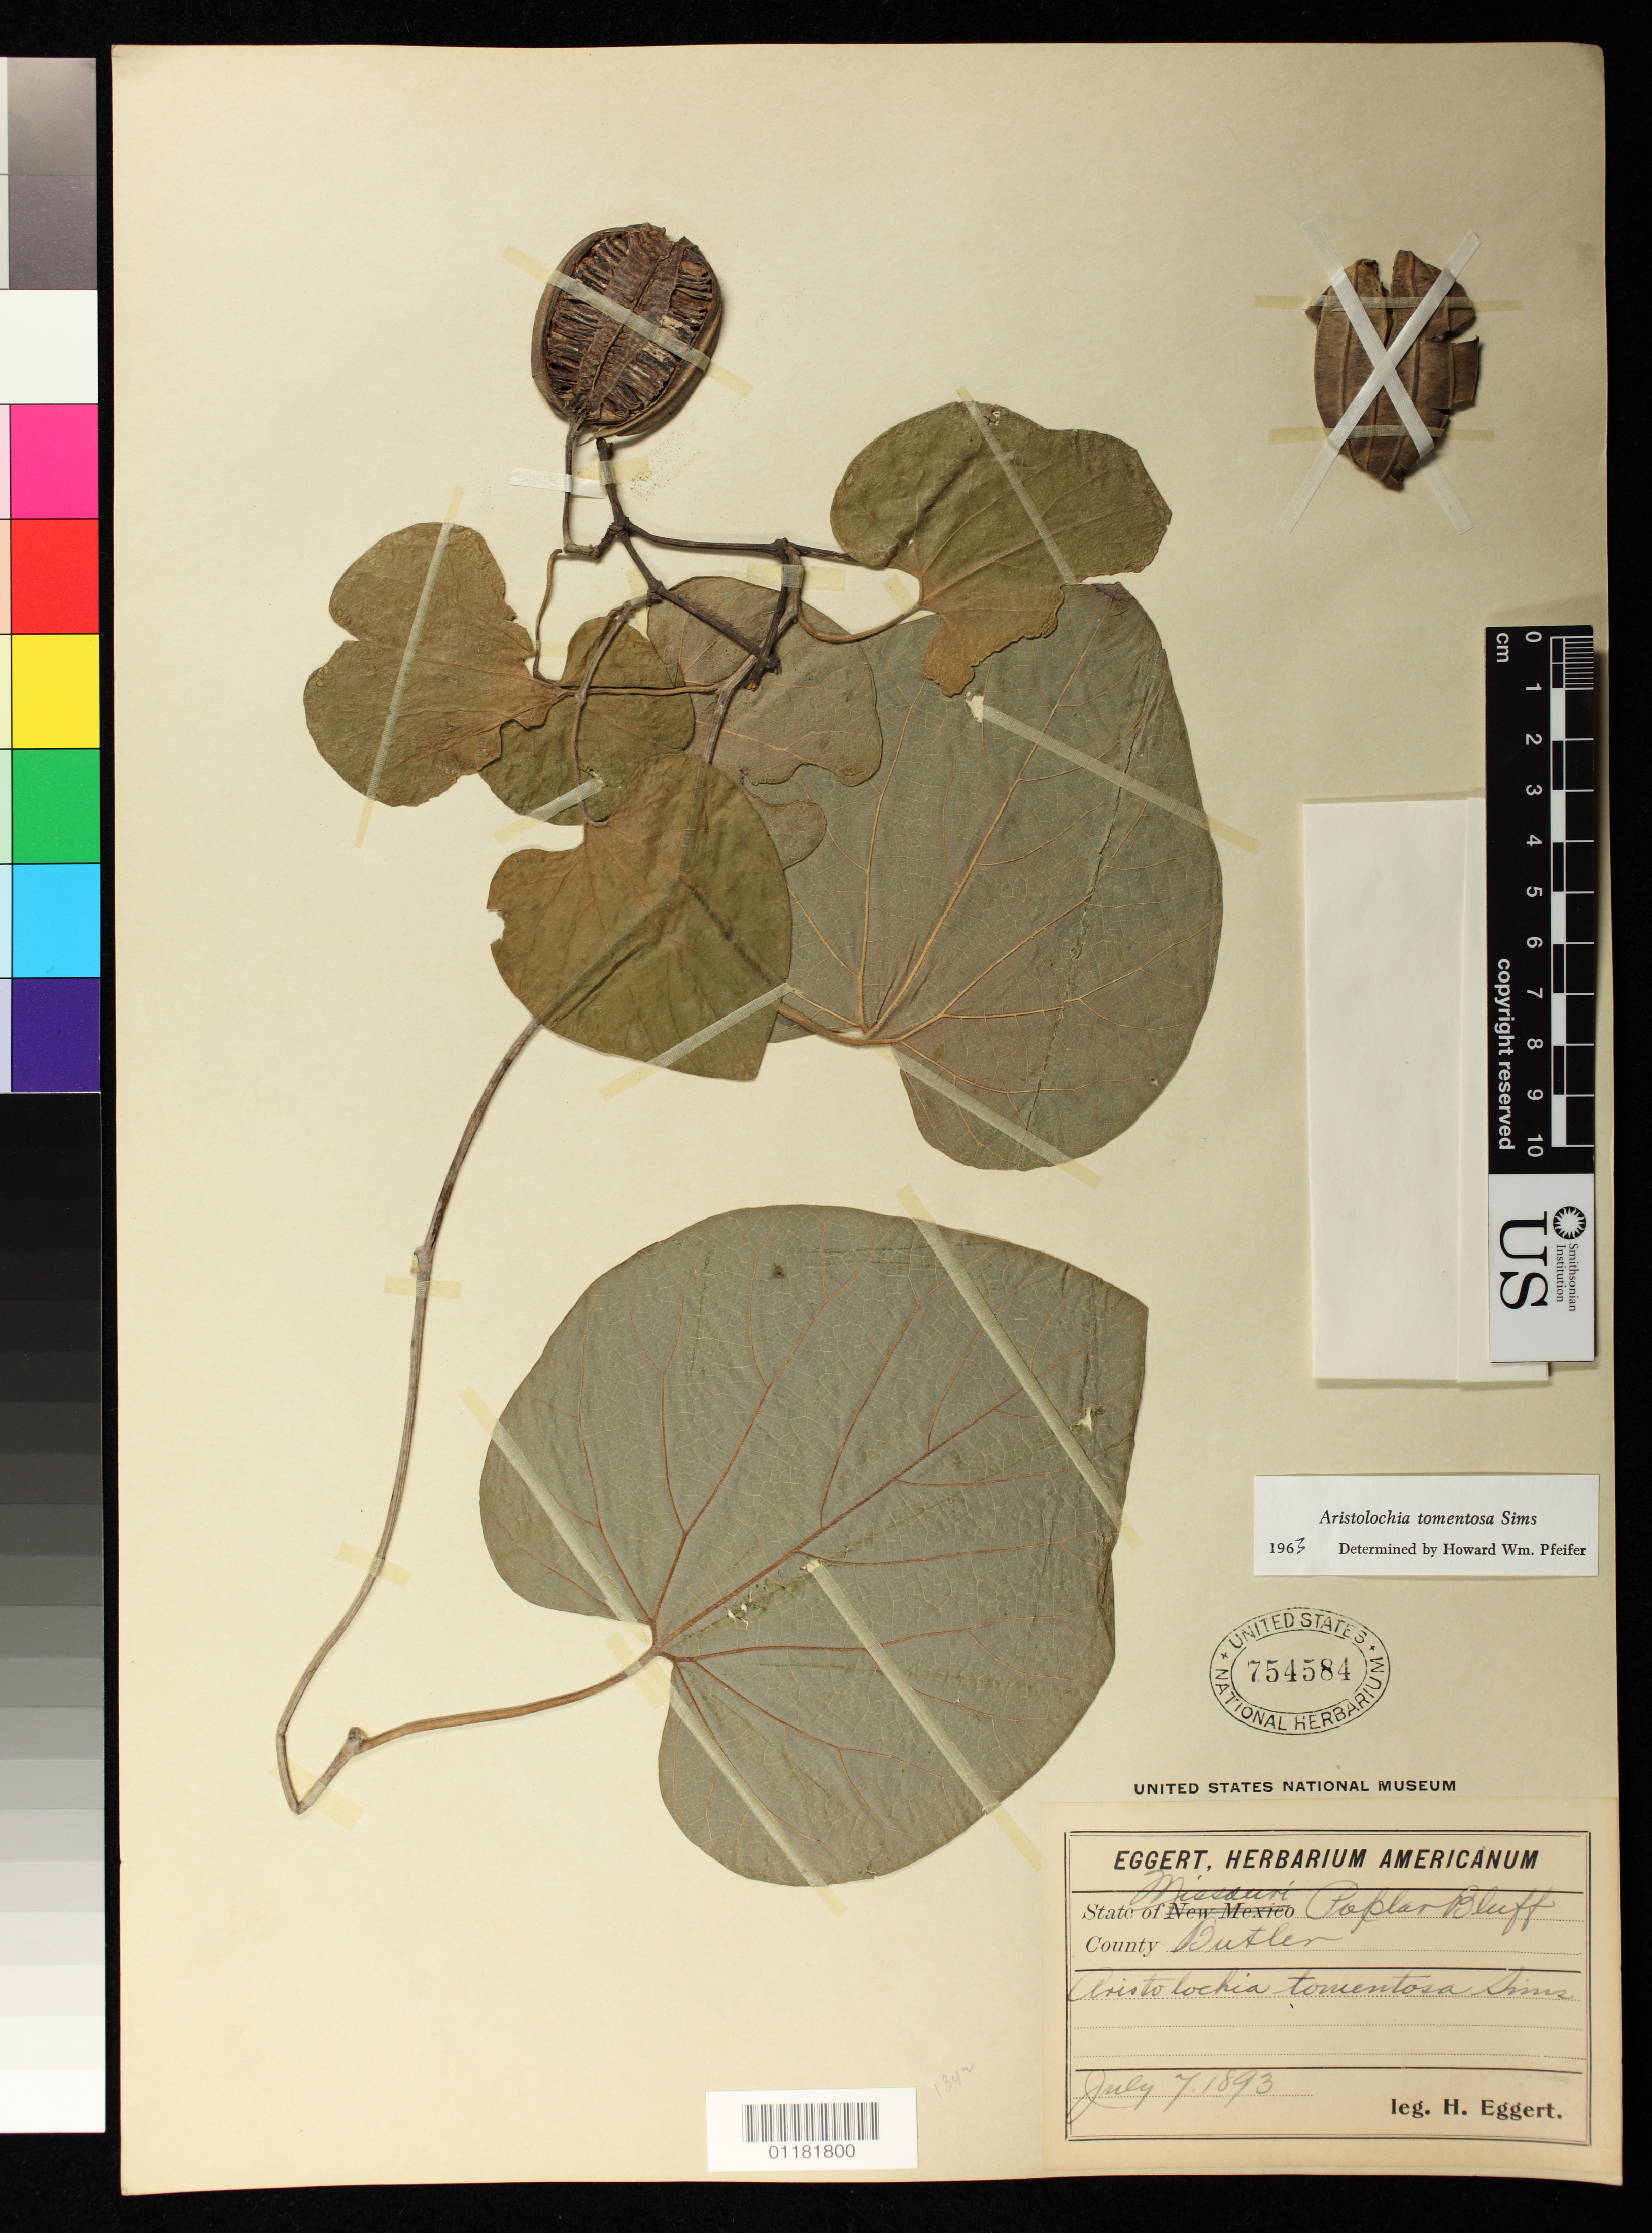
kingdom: Plantae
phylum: Tracheophyta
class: Magnoliopsida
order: Piperales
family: Aristolochiaceae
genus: Aristolochia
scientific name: Aristolochia tomentosa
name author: Sims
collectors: H. Eggert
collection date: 1893-07-07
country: United States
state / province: Missouri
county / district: Poplar Bluff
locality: Butler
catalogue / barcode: US 754584